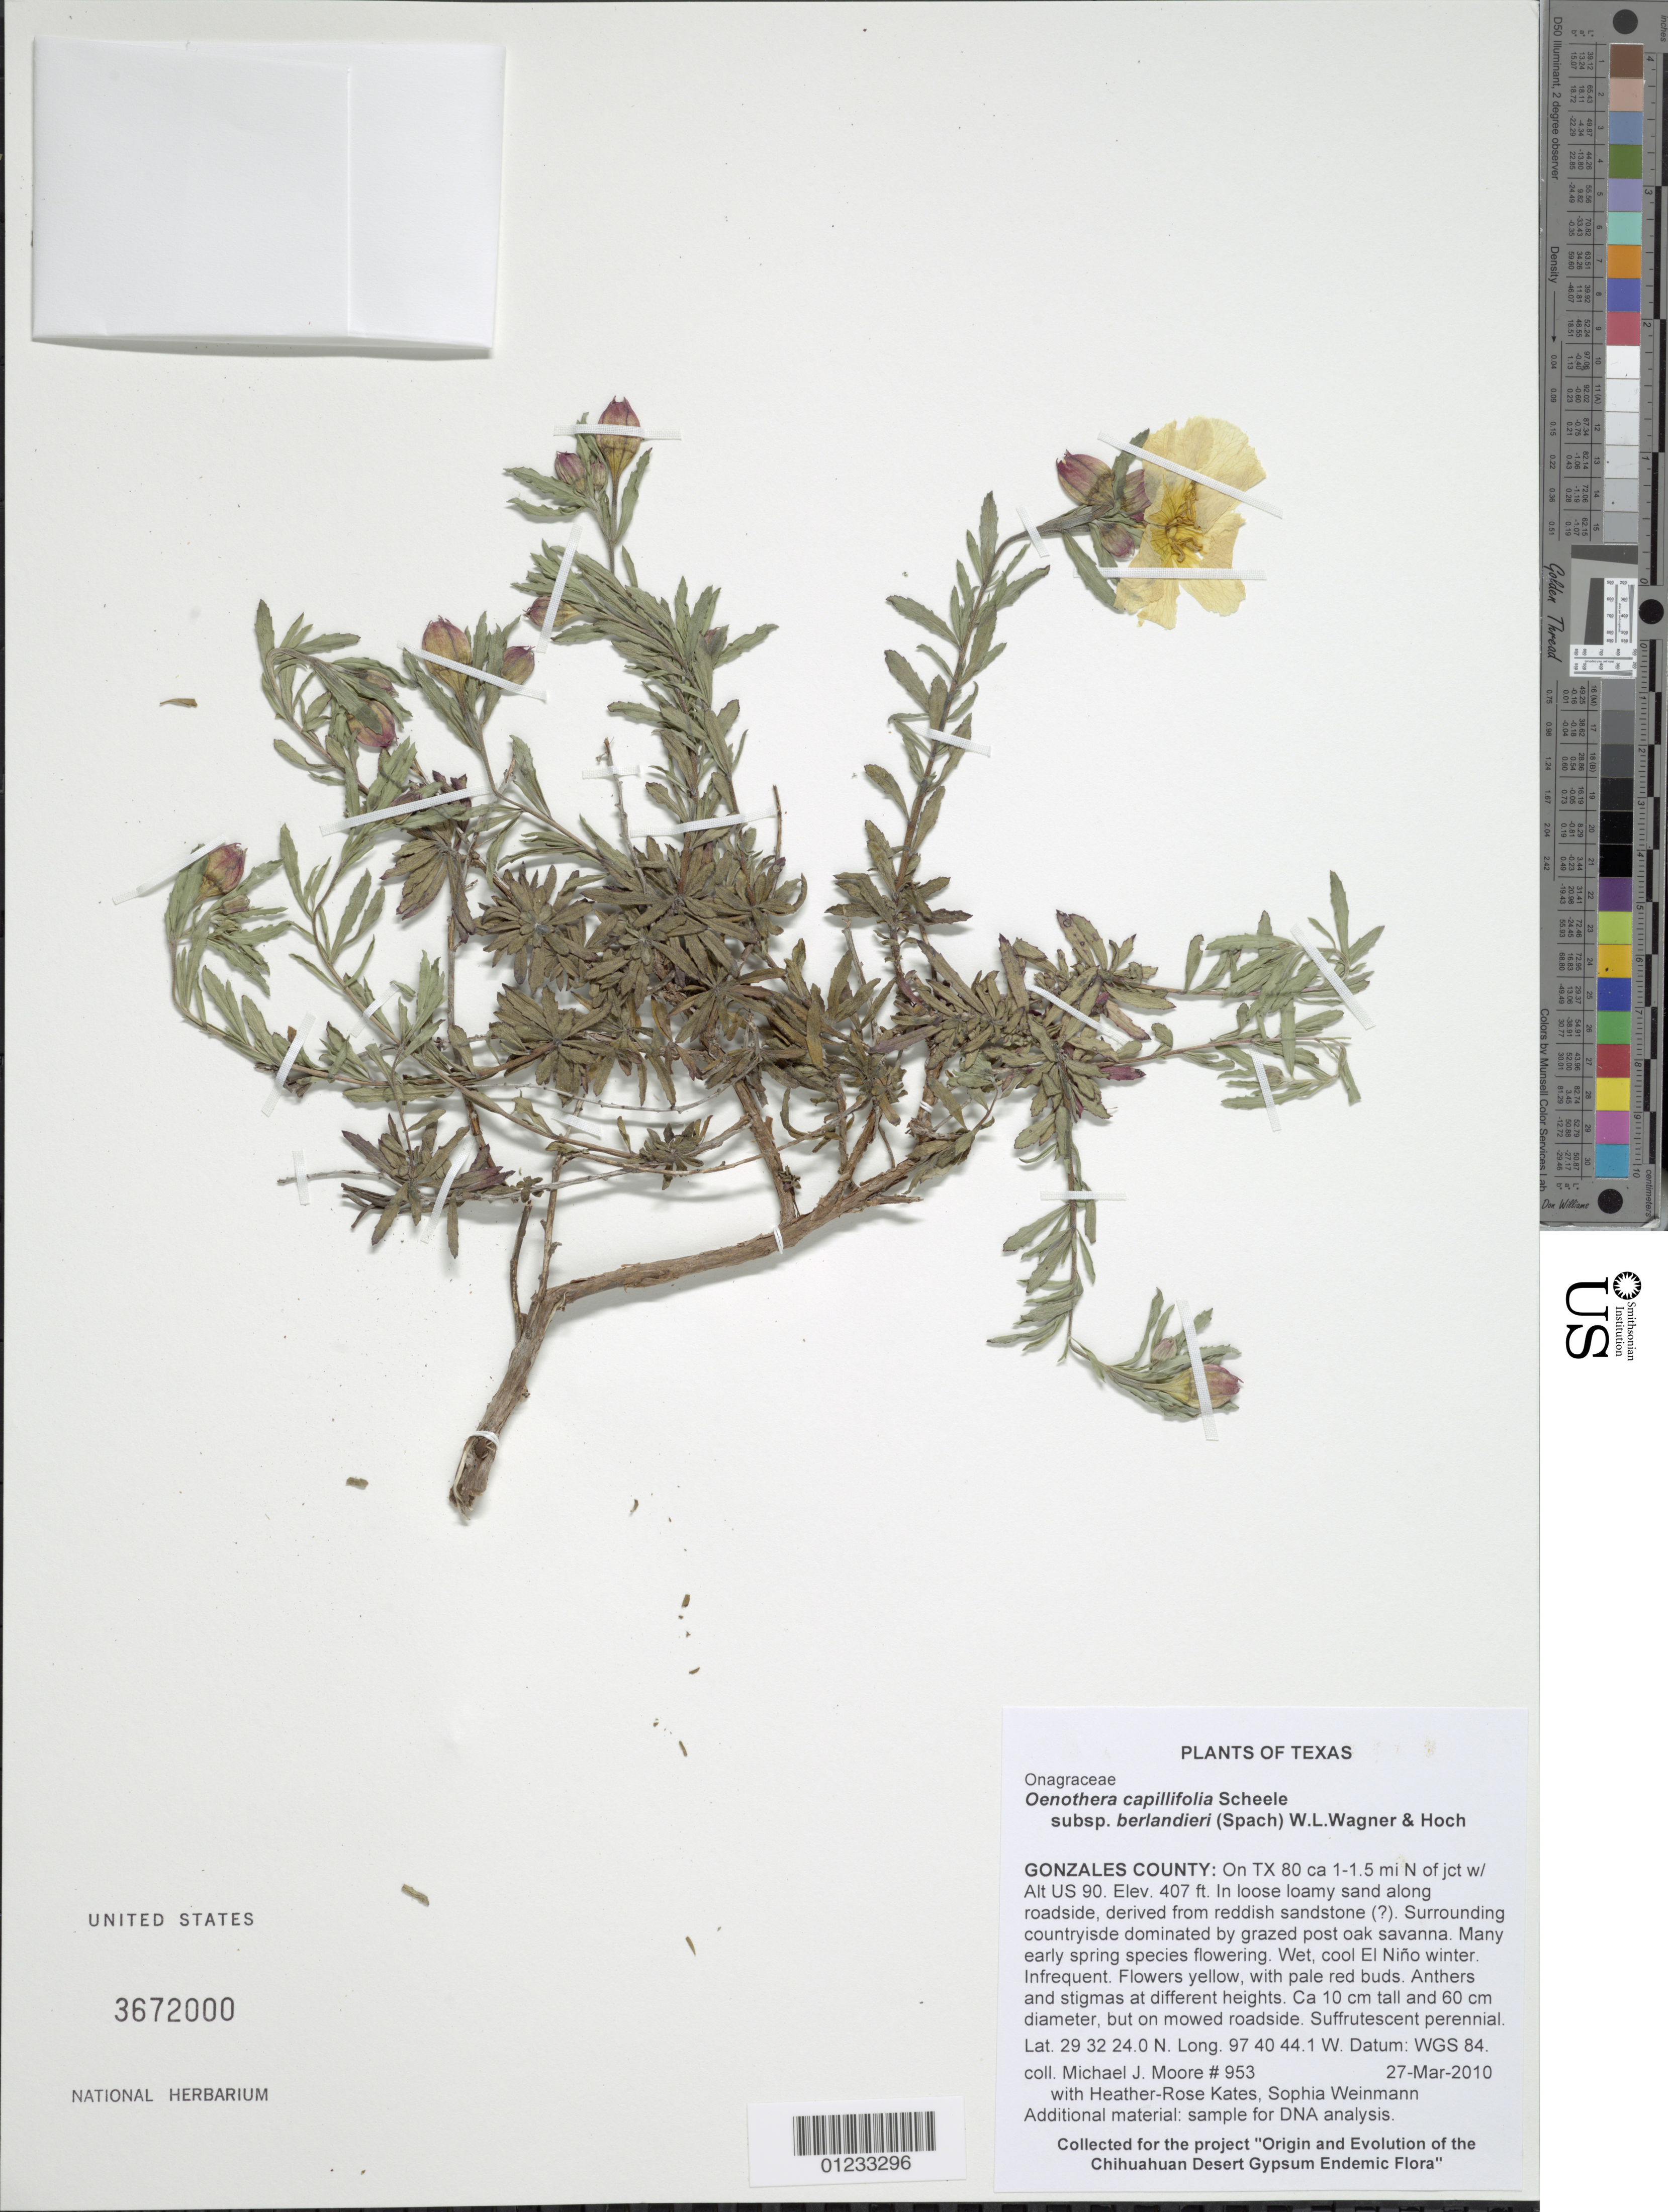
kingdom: Plantae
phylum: Tracheophyta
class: Magnoliopsida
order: Myrtales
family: Onagraceae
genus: Oenothera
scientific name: Oenothera capillifolia subsp. berlandieri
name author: (Spach) W.L. Wagner & Hoch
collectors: M. J. Moore, H.-R. Kates & S. Weinmann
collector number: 953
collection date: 2006-03-26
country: United States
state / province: Texas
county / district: Gonzales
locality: On TX 80 ca 1-1.5 mi N of jct w/ Alt US 90.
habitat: In loose loamy sand along roadside, derived from reddish sandstone (?). Surrounding countryisde dominated by grazed post oak savanna. Many early spring species flowering. Wet, cool El Niño winter.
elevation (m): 124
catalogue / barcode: US 3672000